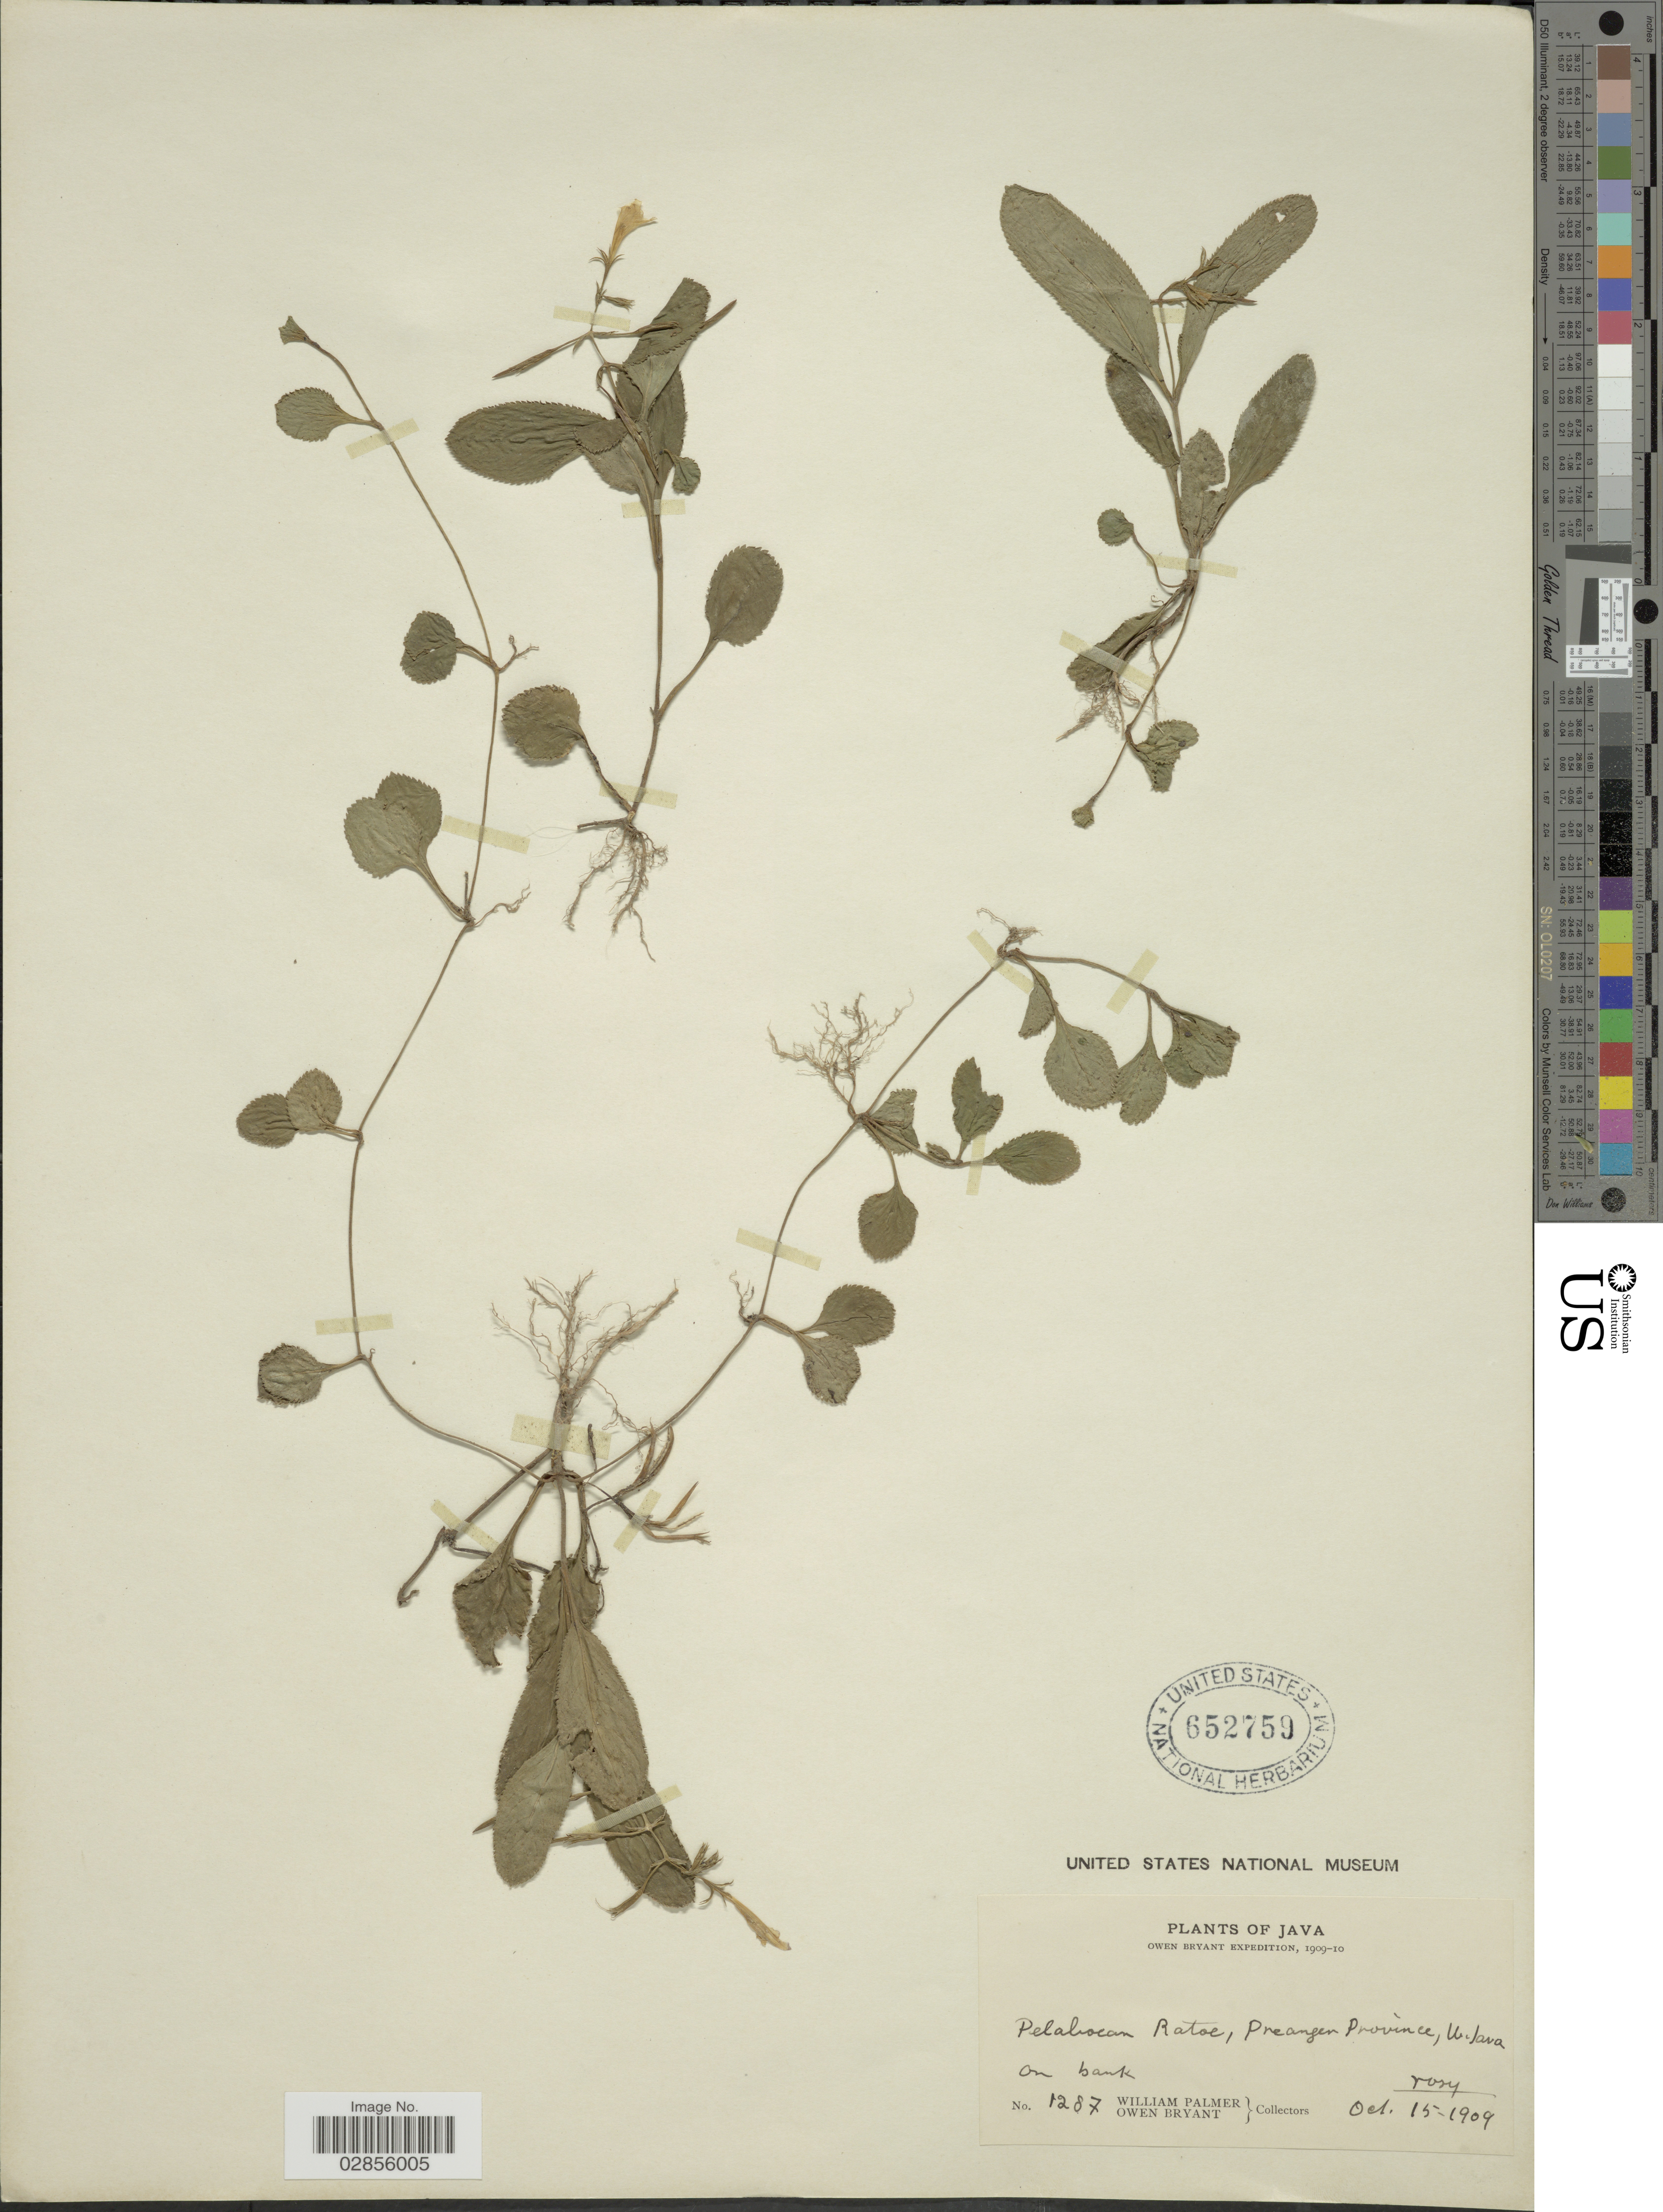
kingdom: Plantae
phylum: Tracheophyta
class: Magnoliopsida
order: Lamiales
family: Acanthaceae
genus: Hemigraphis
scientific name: Hemigraphis reptans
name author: (G. Forst.) T. Anderson ex Hemsl.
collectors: W. Palmer & O. Bryant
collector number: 1287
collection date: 1909-10-15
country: Indonesia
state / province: Java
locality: Pelabocan Ratoe, Preanger Province, W. Java.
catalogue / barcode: US 652759